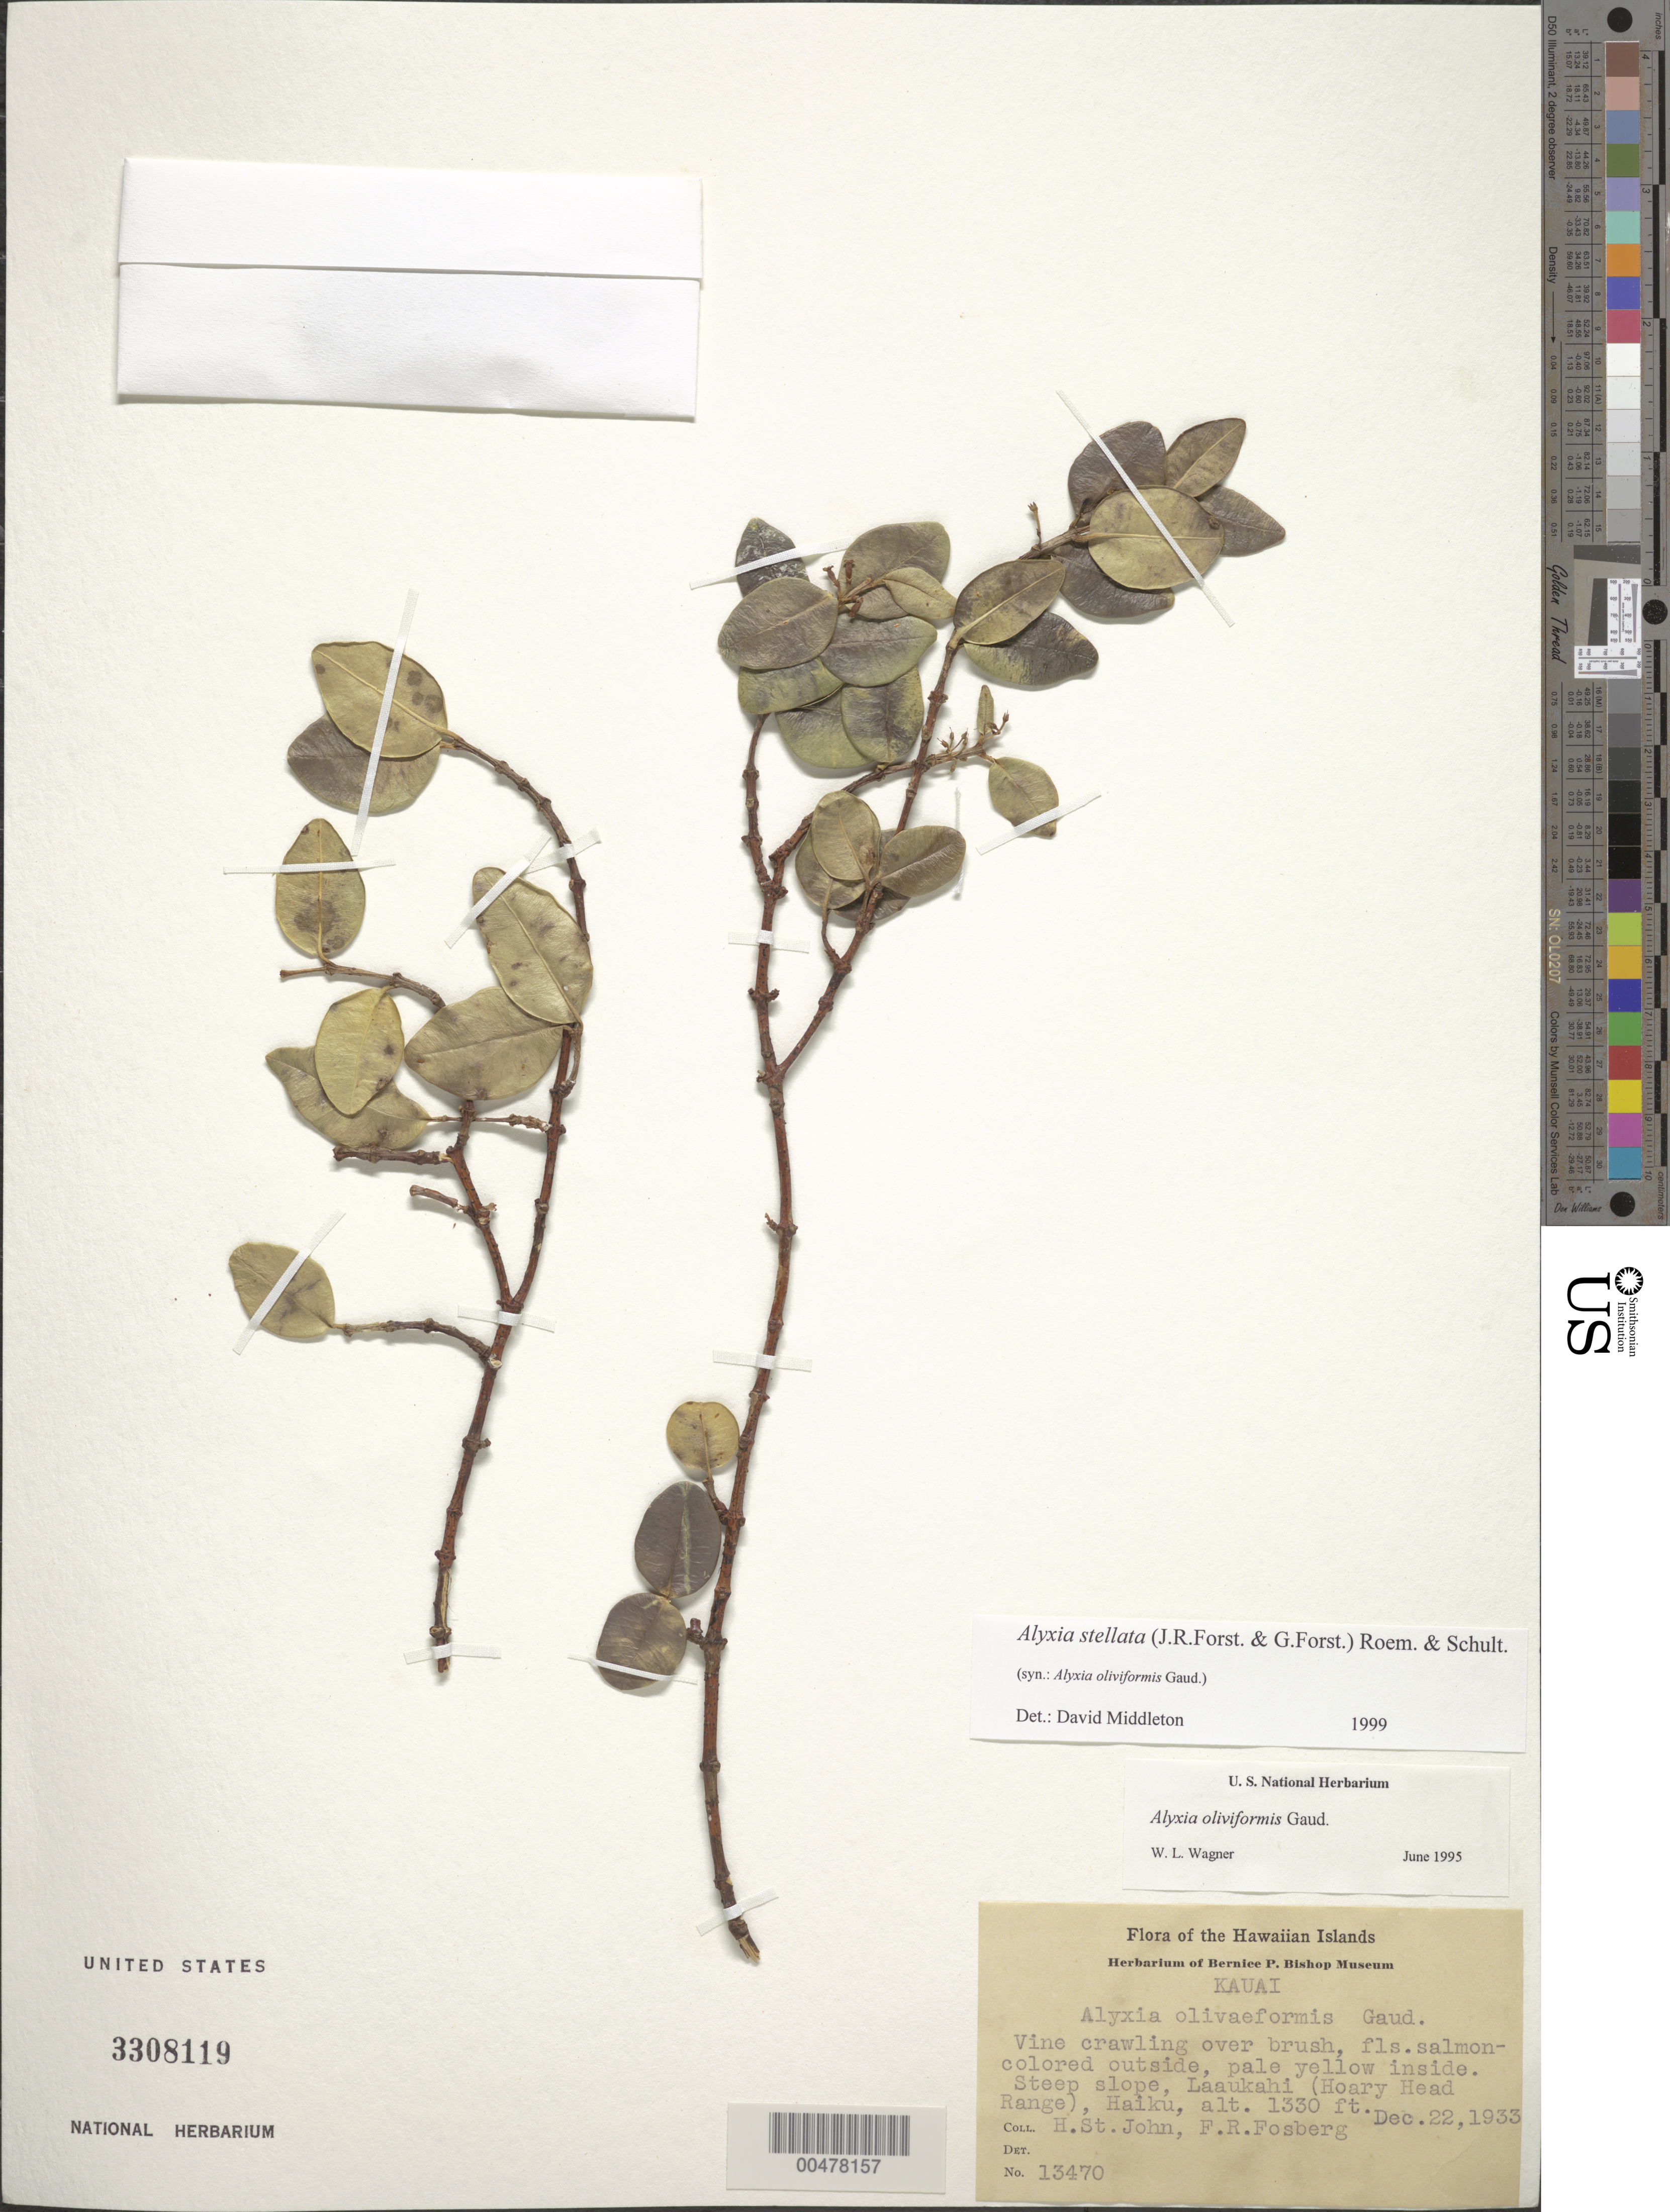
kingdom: Plantae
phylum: Tracheophyta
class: Magnoliopsida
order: Gentianales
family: Apocynaceae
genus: Alyxia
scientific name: Alyxia stellata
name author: (J.R. Forst. & G. Forst.) Roem. & Schult.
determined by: Middleton, D. J.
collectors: H. St. John & F. R. Fosberg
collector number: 13470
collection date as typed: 22 Dec 1933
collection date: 1933-12-22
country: United States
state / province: Hawaii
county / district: Kauai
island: Kaua'i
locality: Laaukahi (Hoary Head Range), Haiku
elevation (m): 405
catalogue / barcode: US 3308119